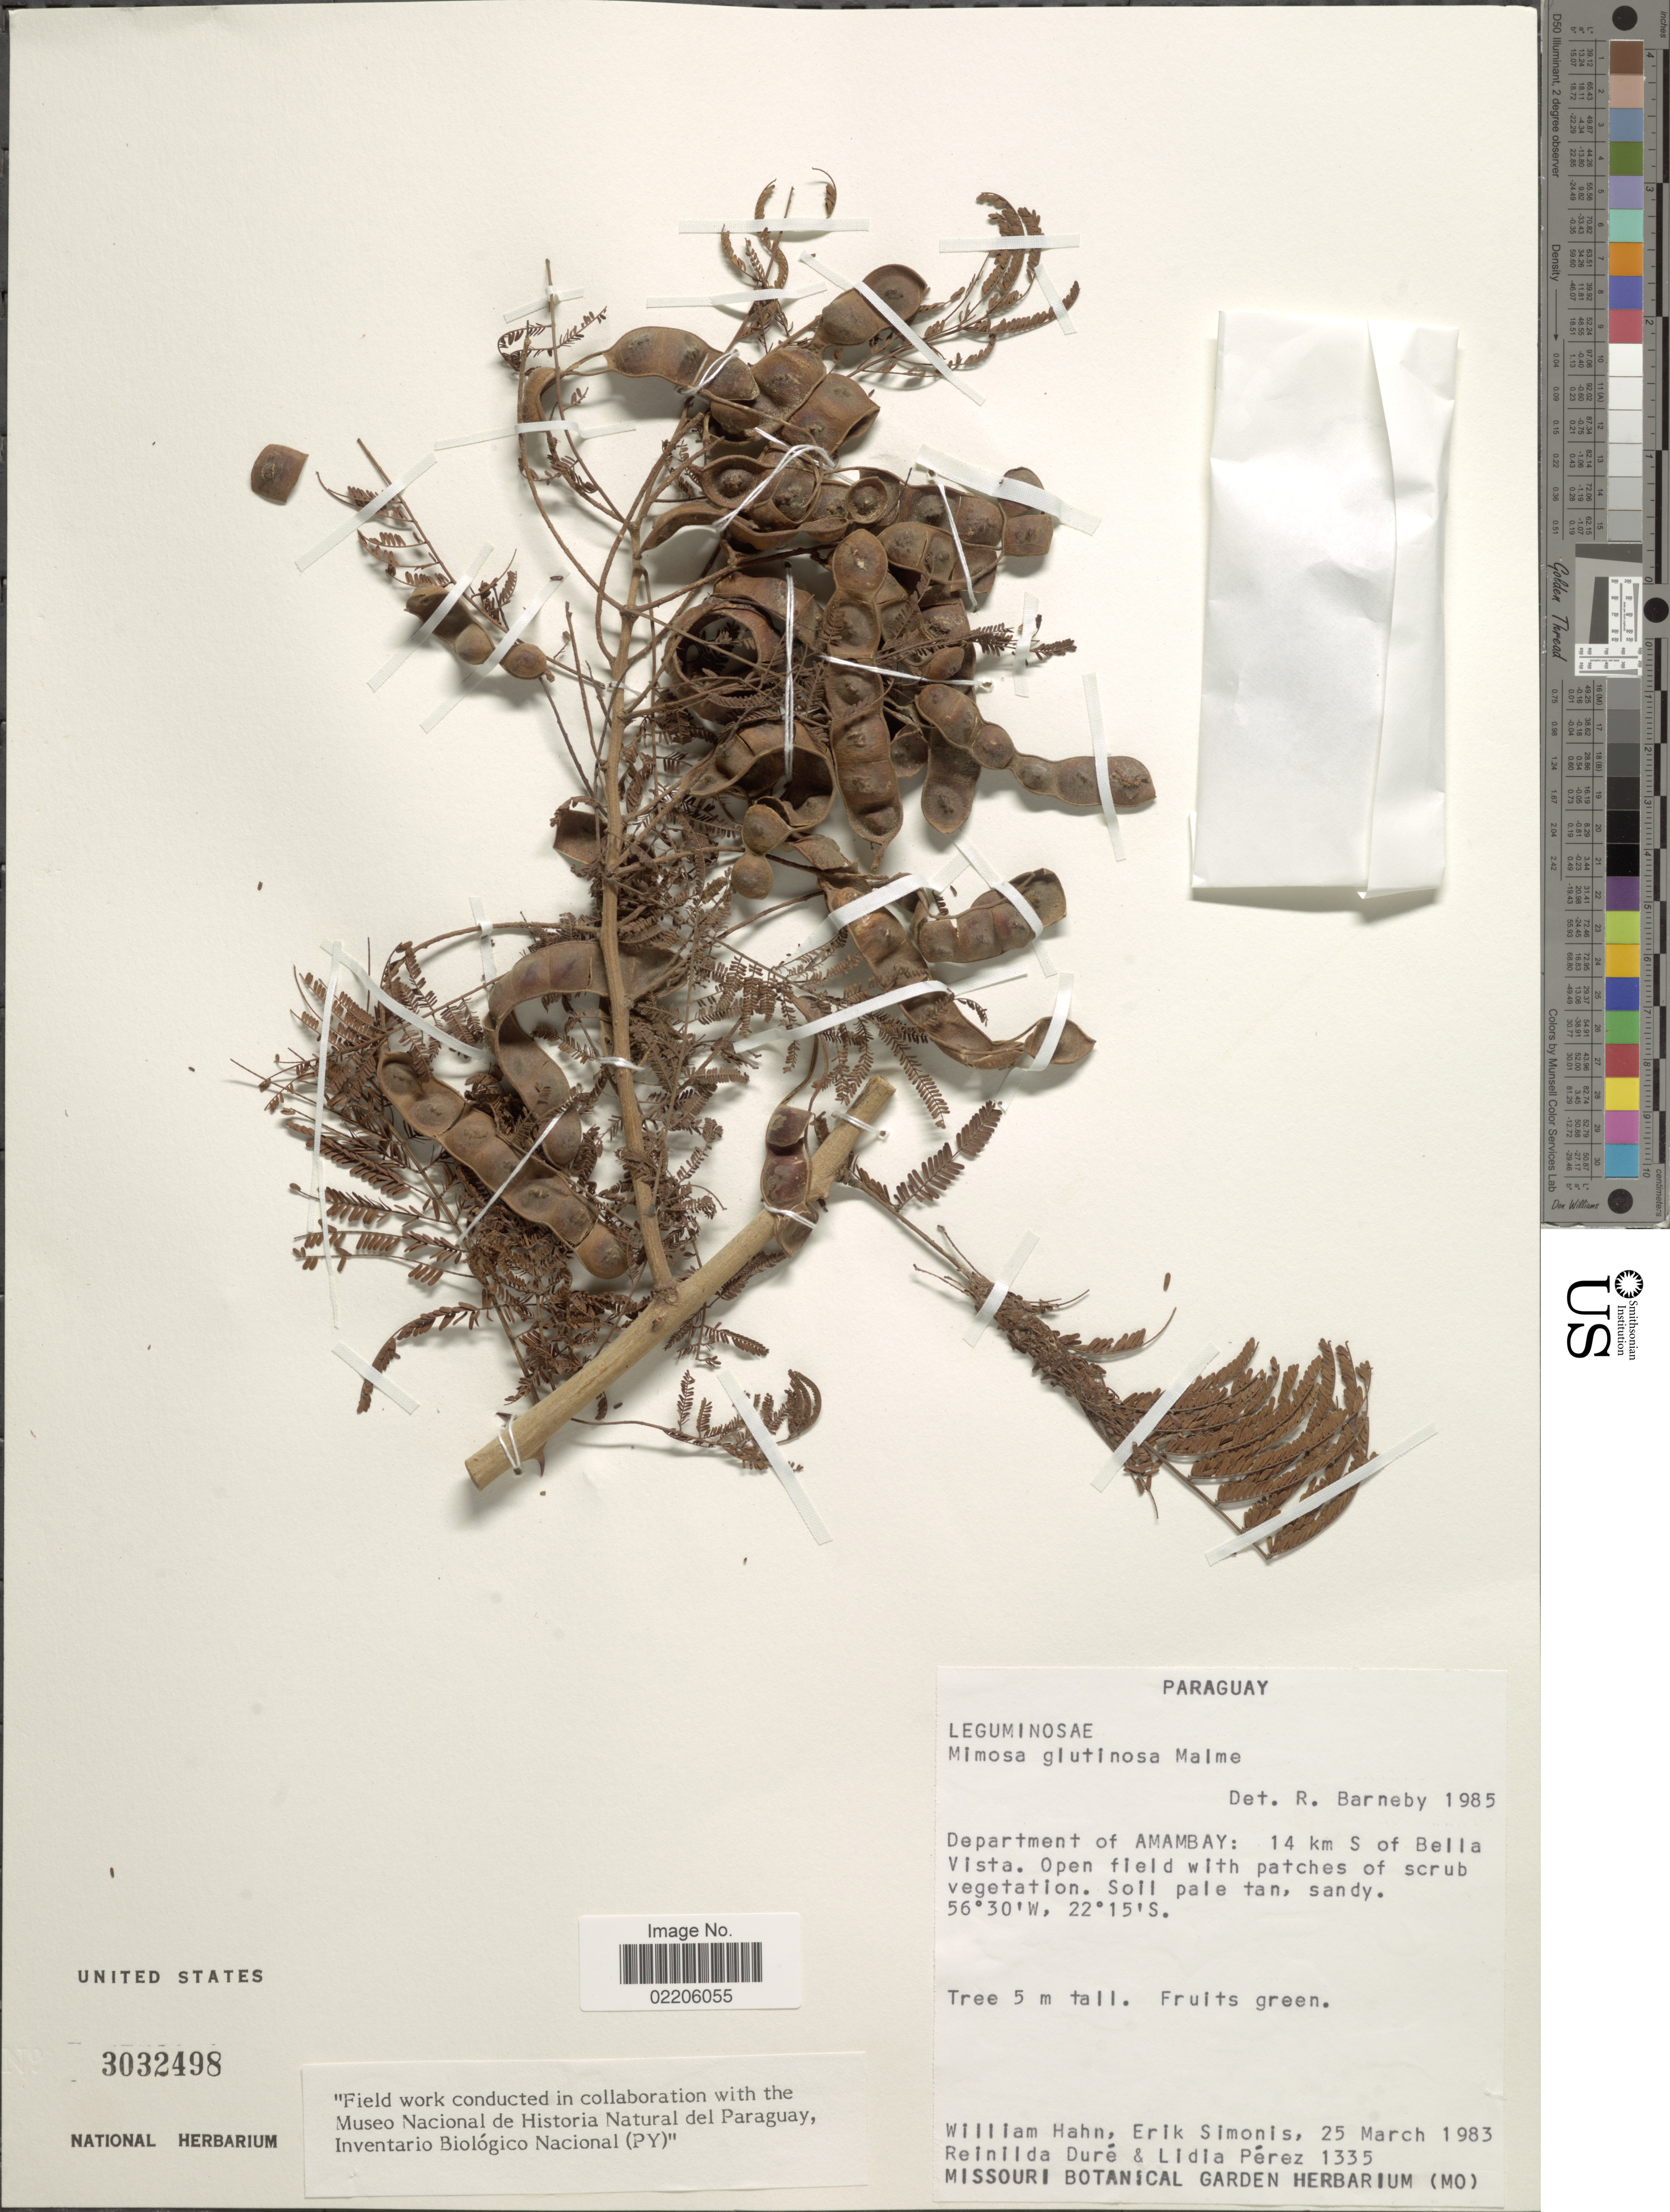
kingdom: Plantae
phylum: Tracheophyta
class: Magnoliopsida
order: Fabales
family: Fabaceae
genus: Mimosa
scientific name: Mimosa glutinosa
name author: Malme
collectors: W. Hahn, E. Simonis, R. Duré & L. Pérez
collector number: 1335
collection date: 1983-03-25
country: Paraguay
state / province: Amambay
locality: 14 km south of Bella Vista.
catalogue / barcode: US 3032498